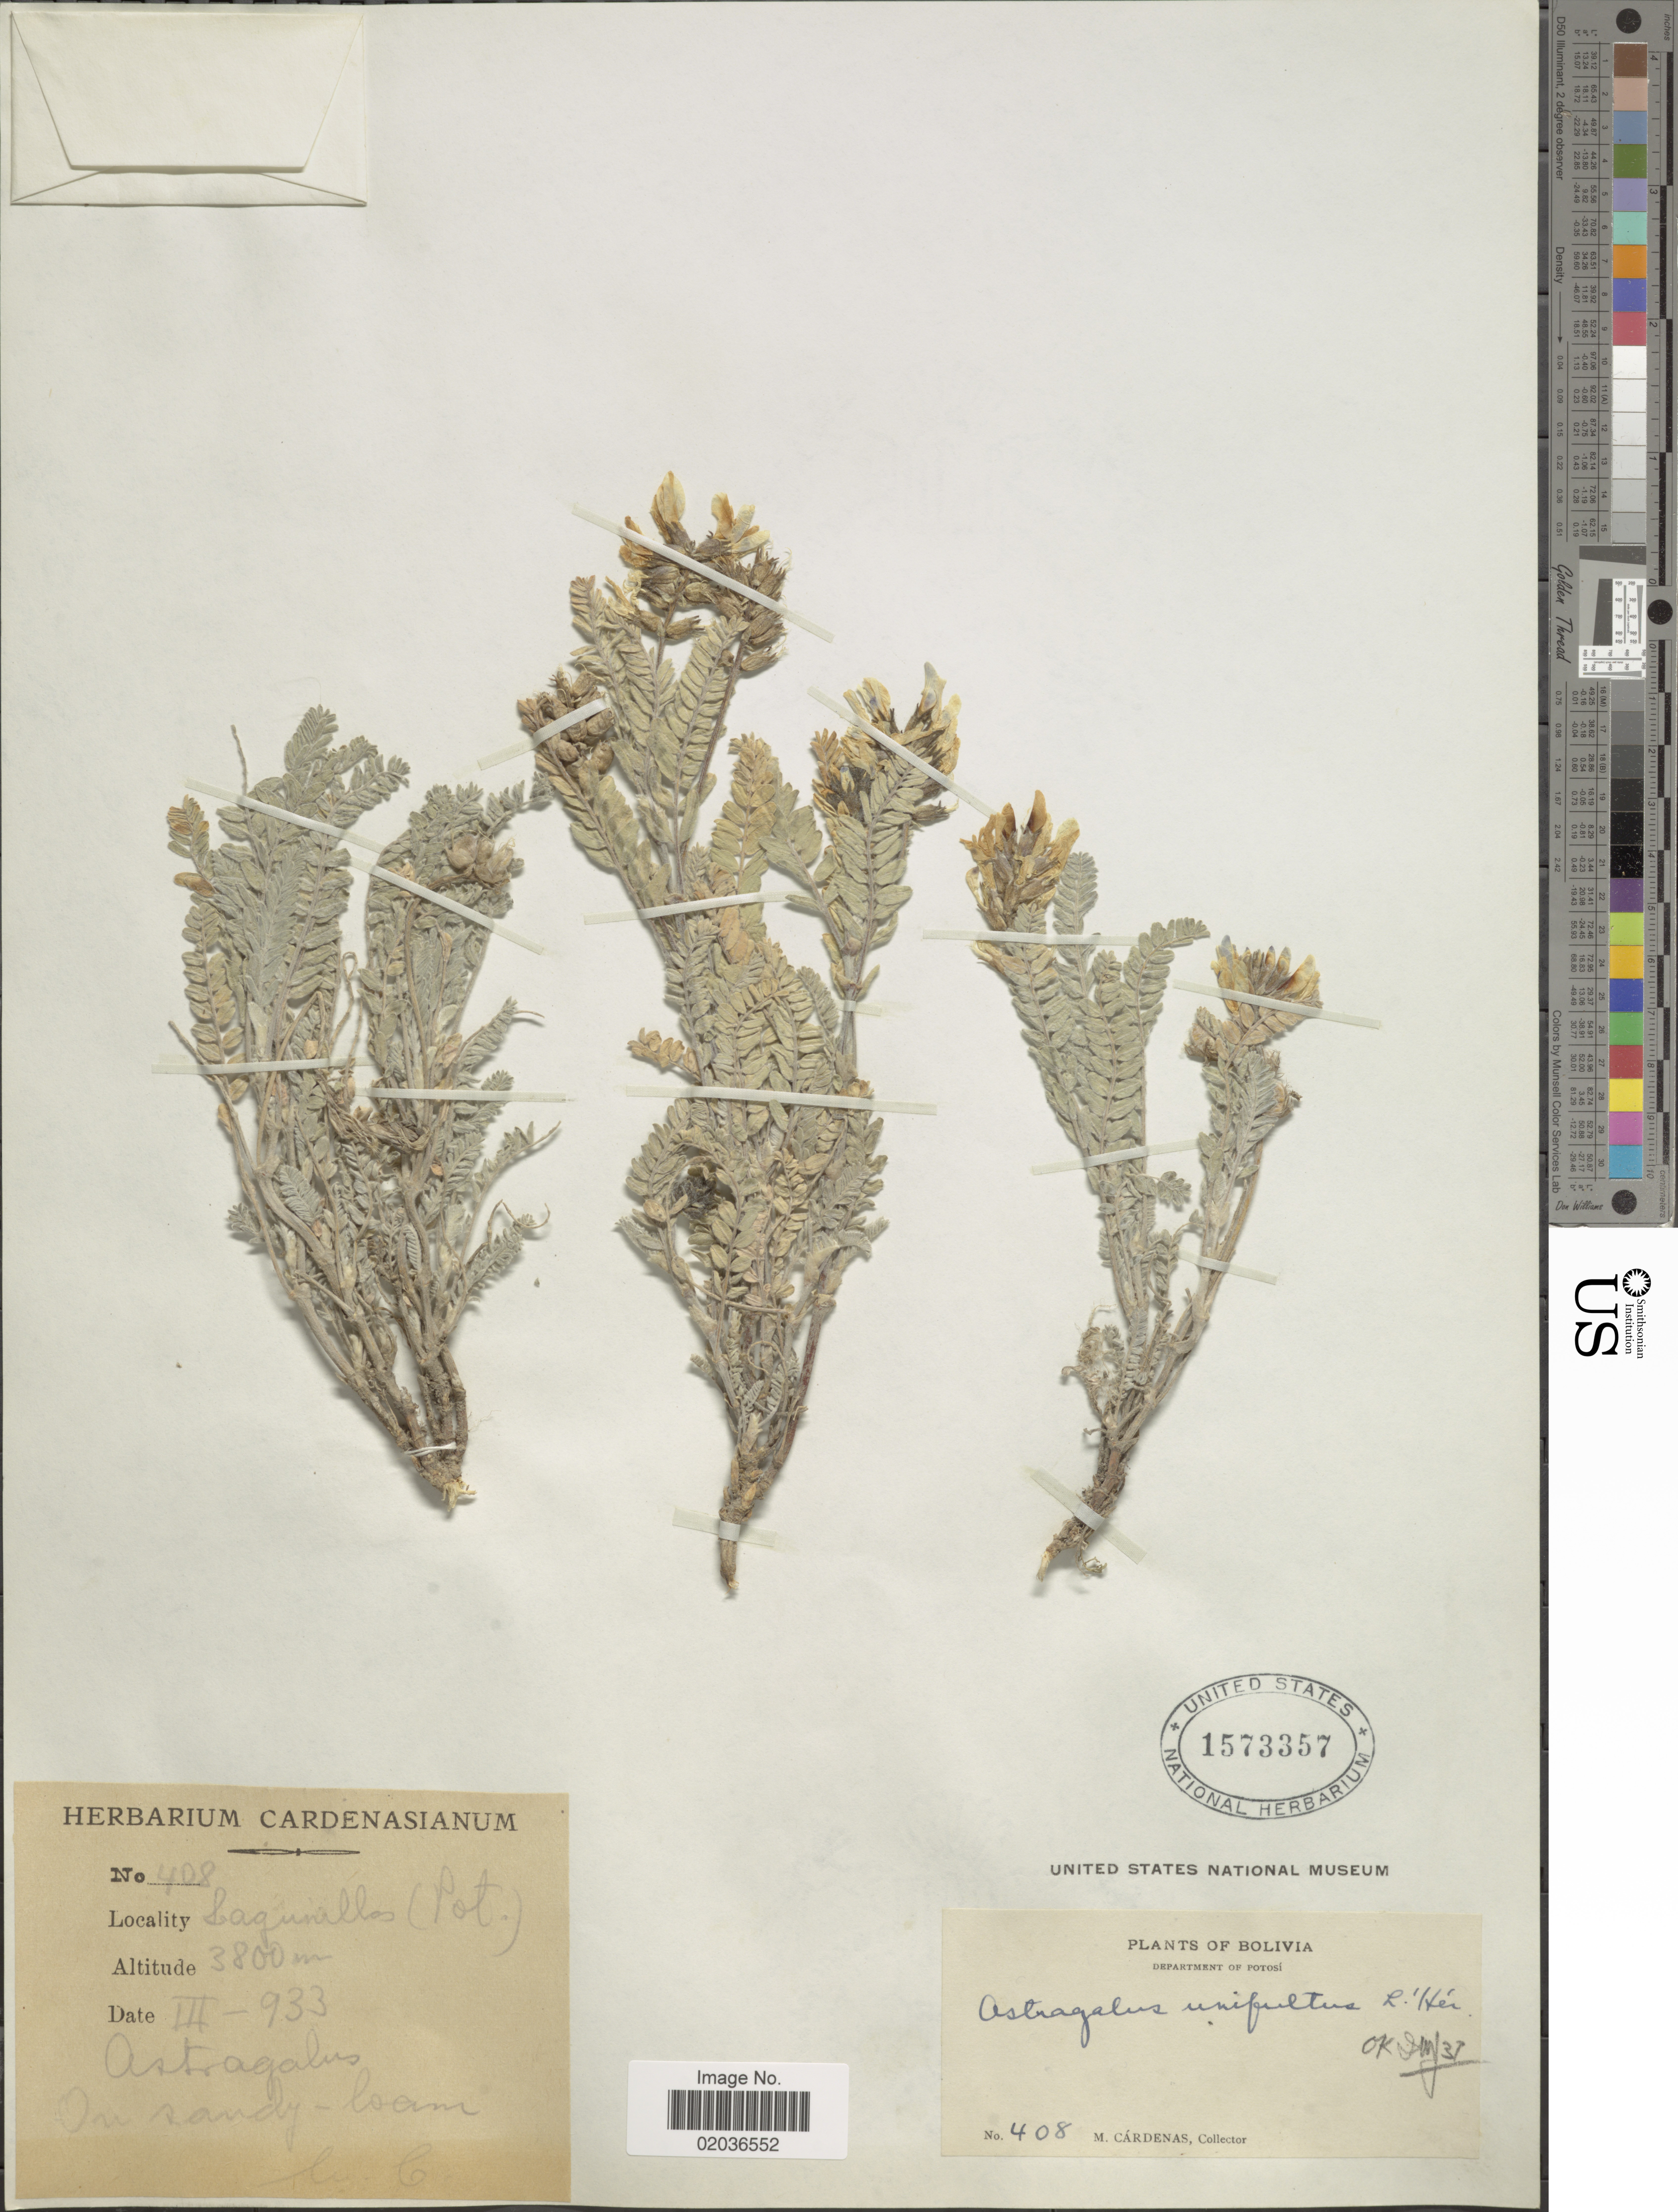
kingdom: Plantae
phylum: Tracheophyta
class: Magnoliopsida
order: Fabales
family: Fabaceae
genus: Astragalus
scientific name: Astragalus garbancillo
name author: Cav.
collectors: M. Cárdenas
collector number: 408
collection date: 1933-03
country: Bolivia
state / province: Potosi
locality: Department of Potosi. Lagunillos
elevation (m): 3800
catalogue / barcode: US 1573357